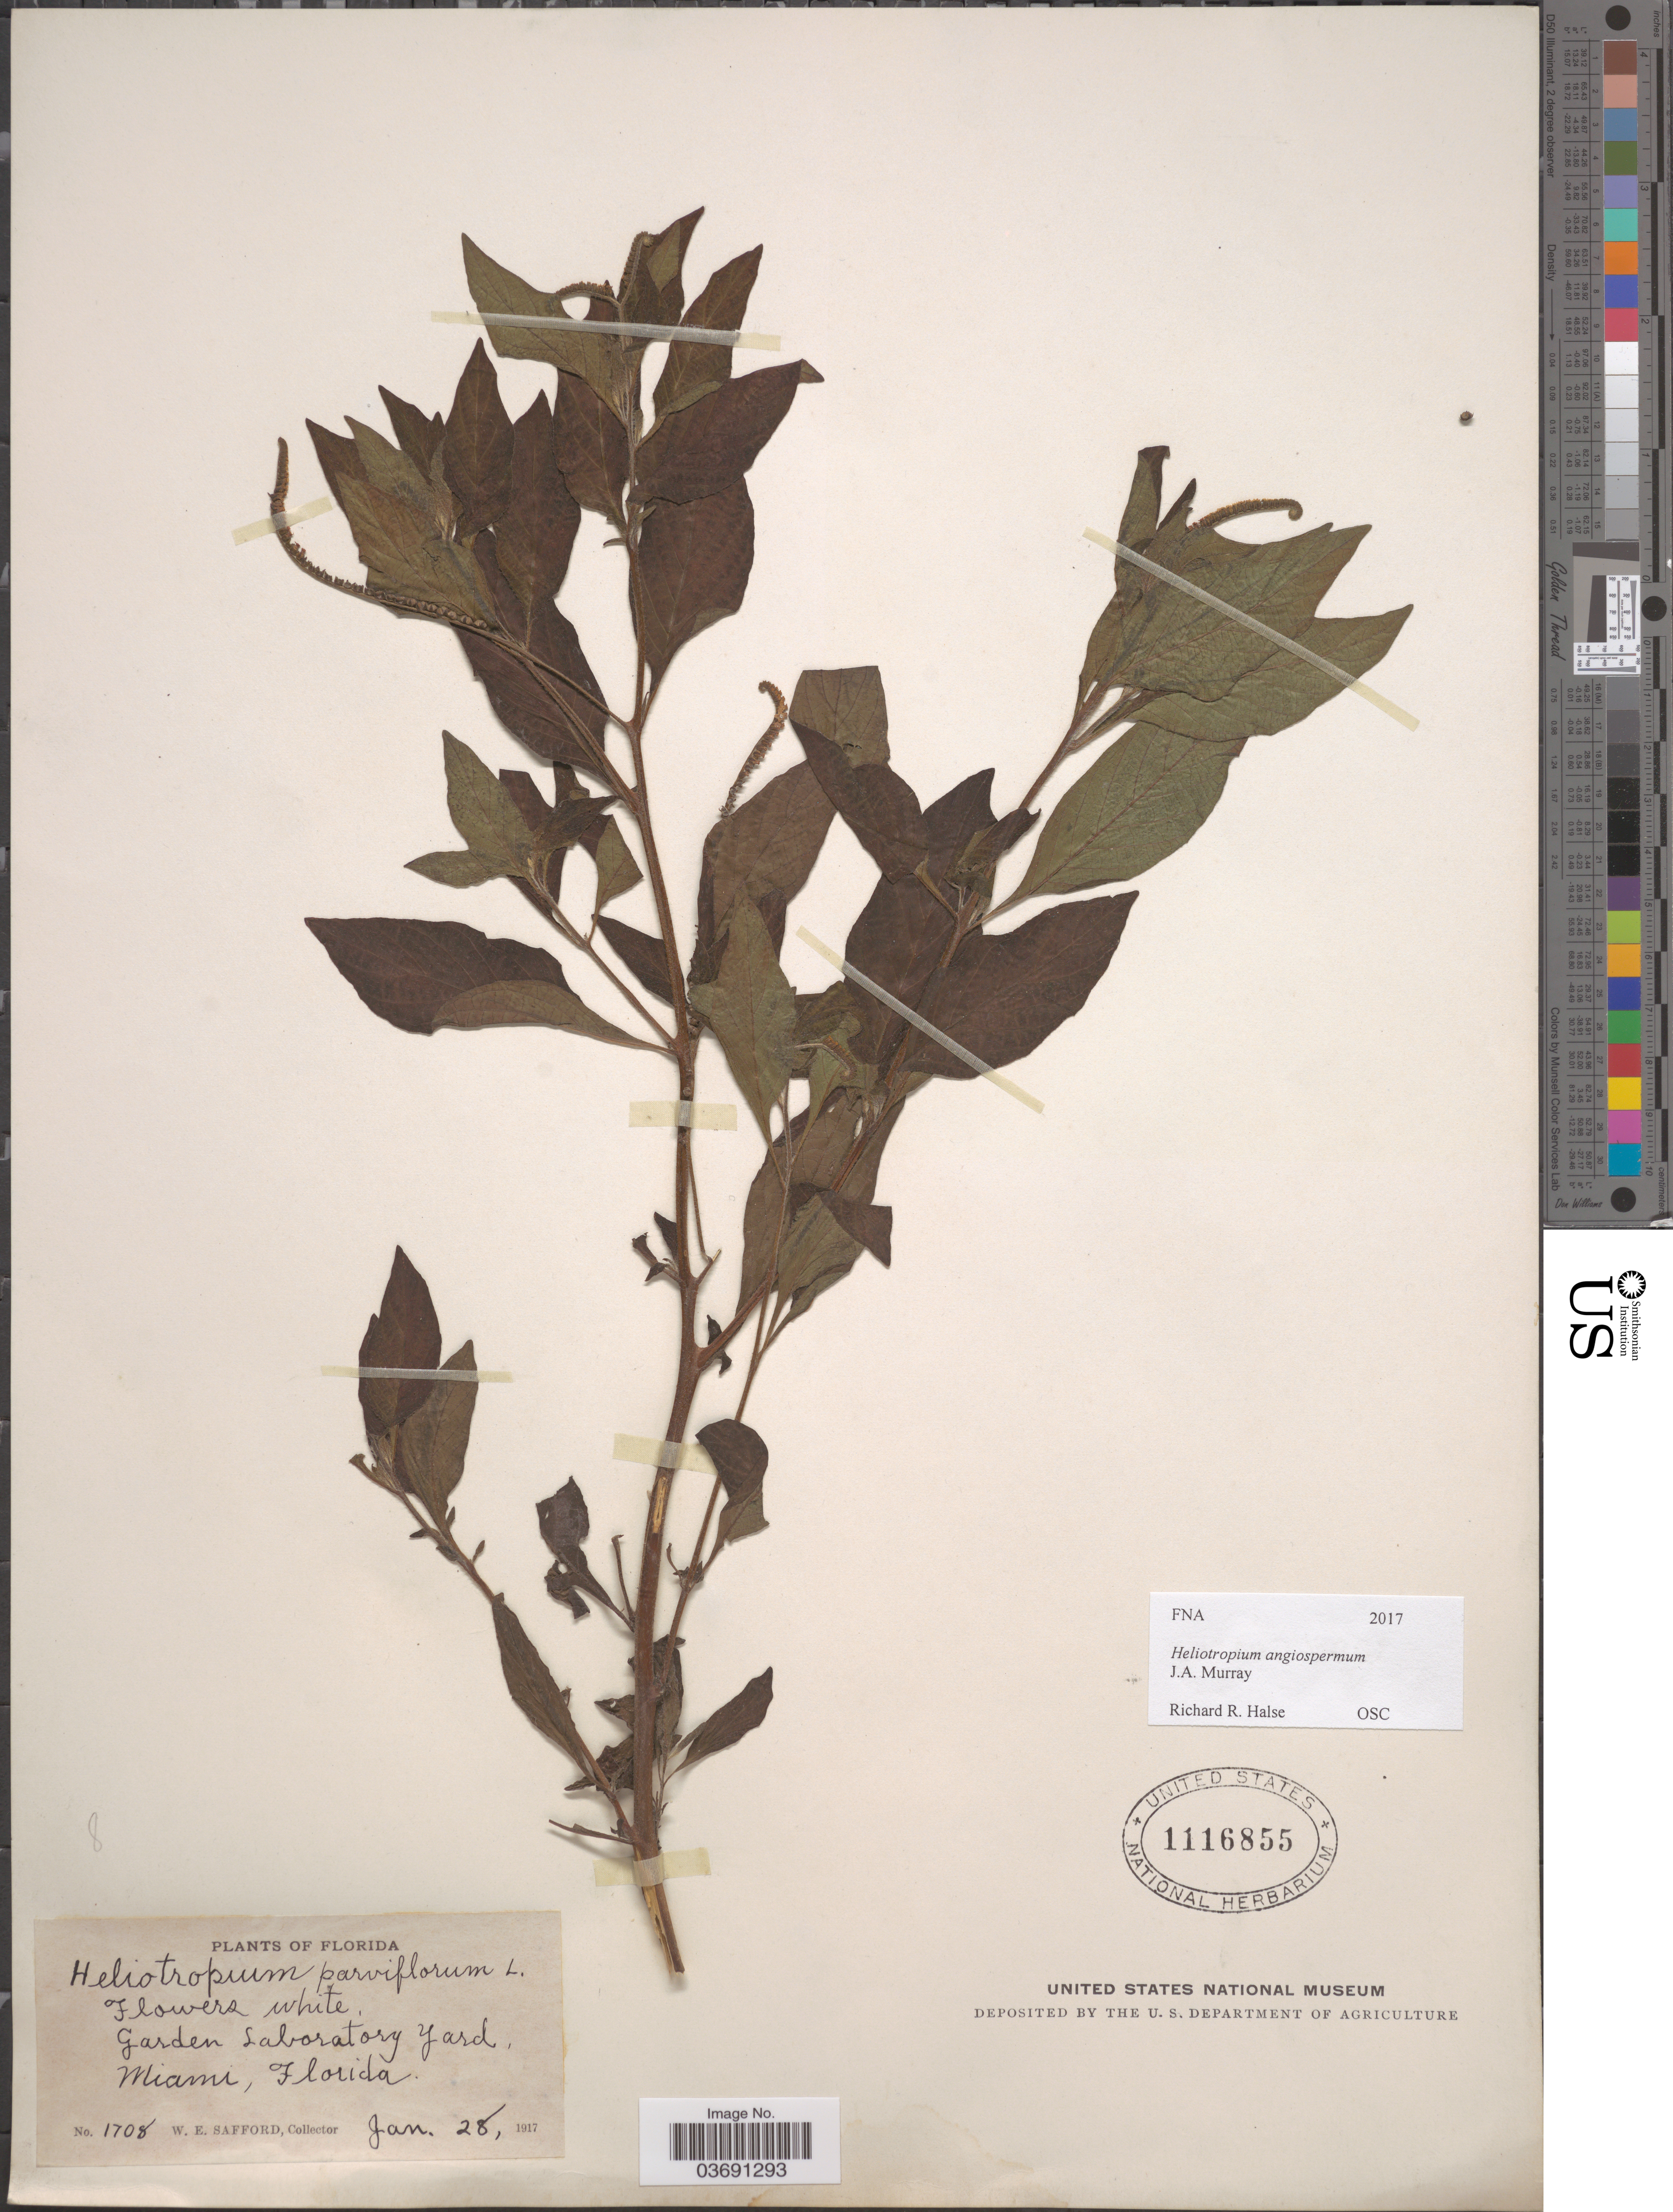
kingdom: Plantae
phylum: Tracheophyta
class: Magnoliopsida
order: Boraginales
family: Heliotropiaceae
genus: Heliotropium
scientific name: Heliotropium angiospermum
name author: Murray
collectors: W. E. Safford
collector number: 1708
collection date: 1917-01-28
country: United States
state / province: Florida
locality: Garden Laboratory Yard. Miami.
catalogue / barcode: US 1116855